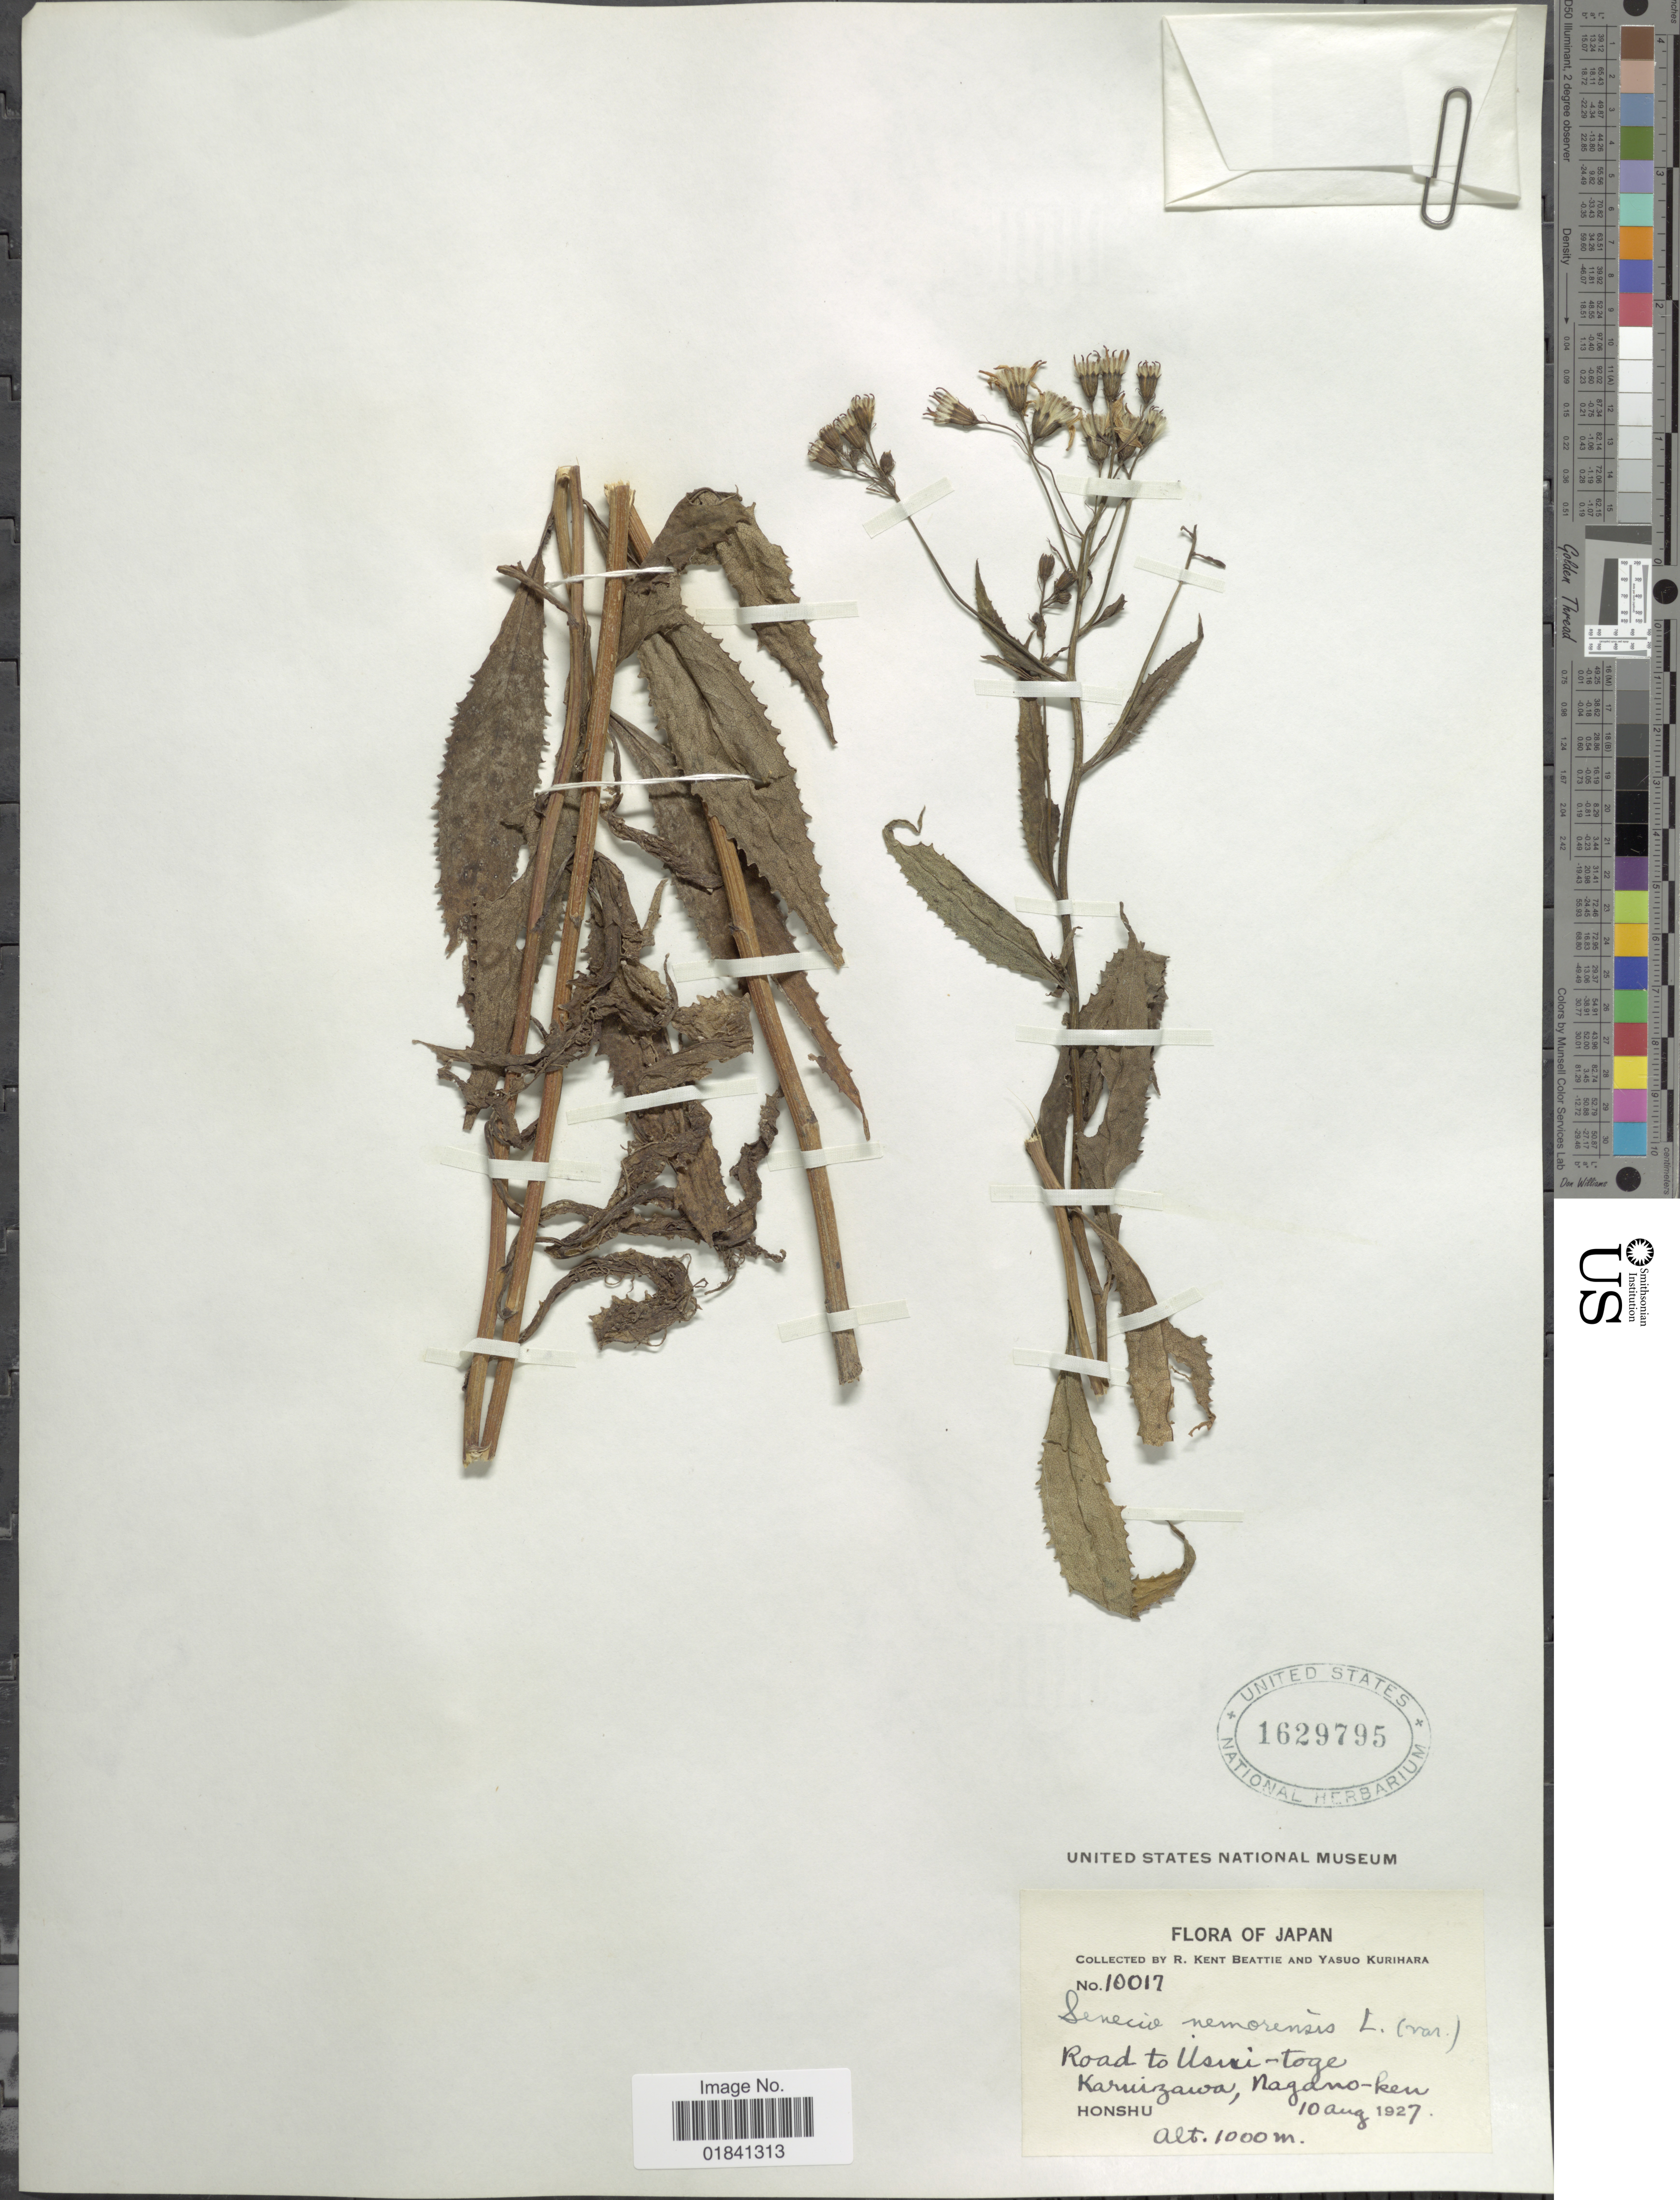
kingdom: Plantae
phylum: Tracheophyta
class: Magnoliopsida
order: Asterales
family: Asteraceae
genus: Senecio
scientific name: Senecio nemorensis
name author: L.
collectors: R. K. Beattie & Y. Kurihara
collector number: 10017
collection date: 1927-08-10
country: Japan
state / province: Nagano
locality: Road to Usui-toge Karuizawa, Nagano-ken, Honshu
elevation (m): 1000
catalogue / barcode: US 1629795